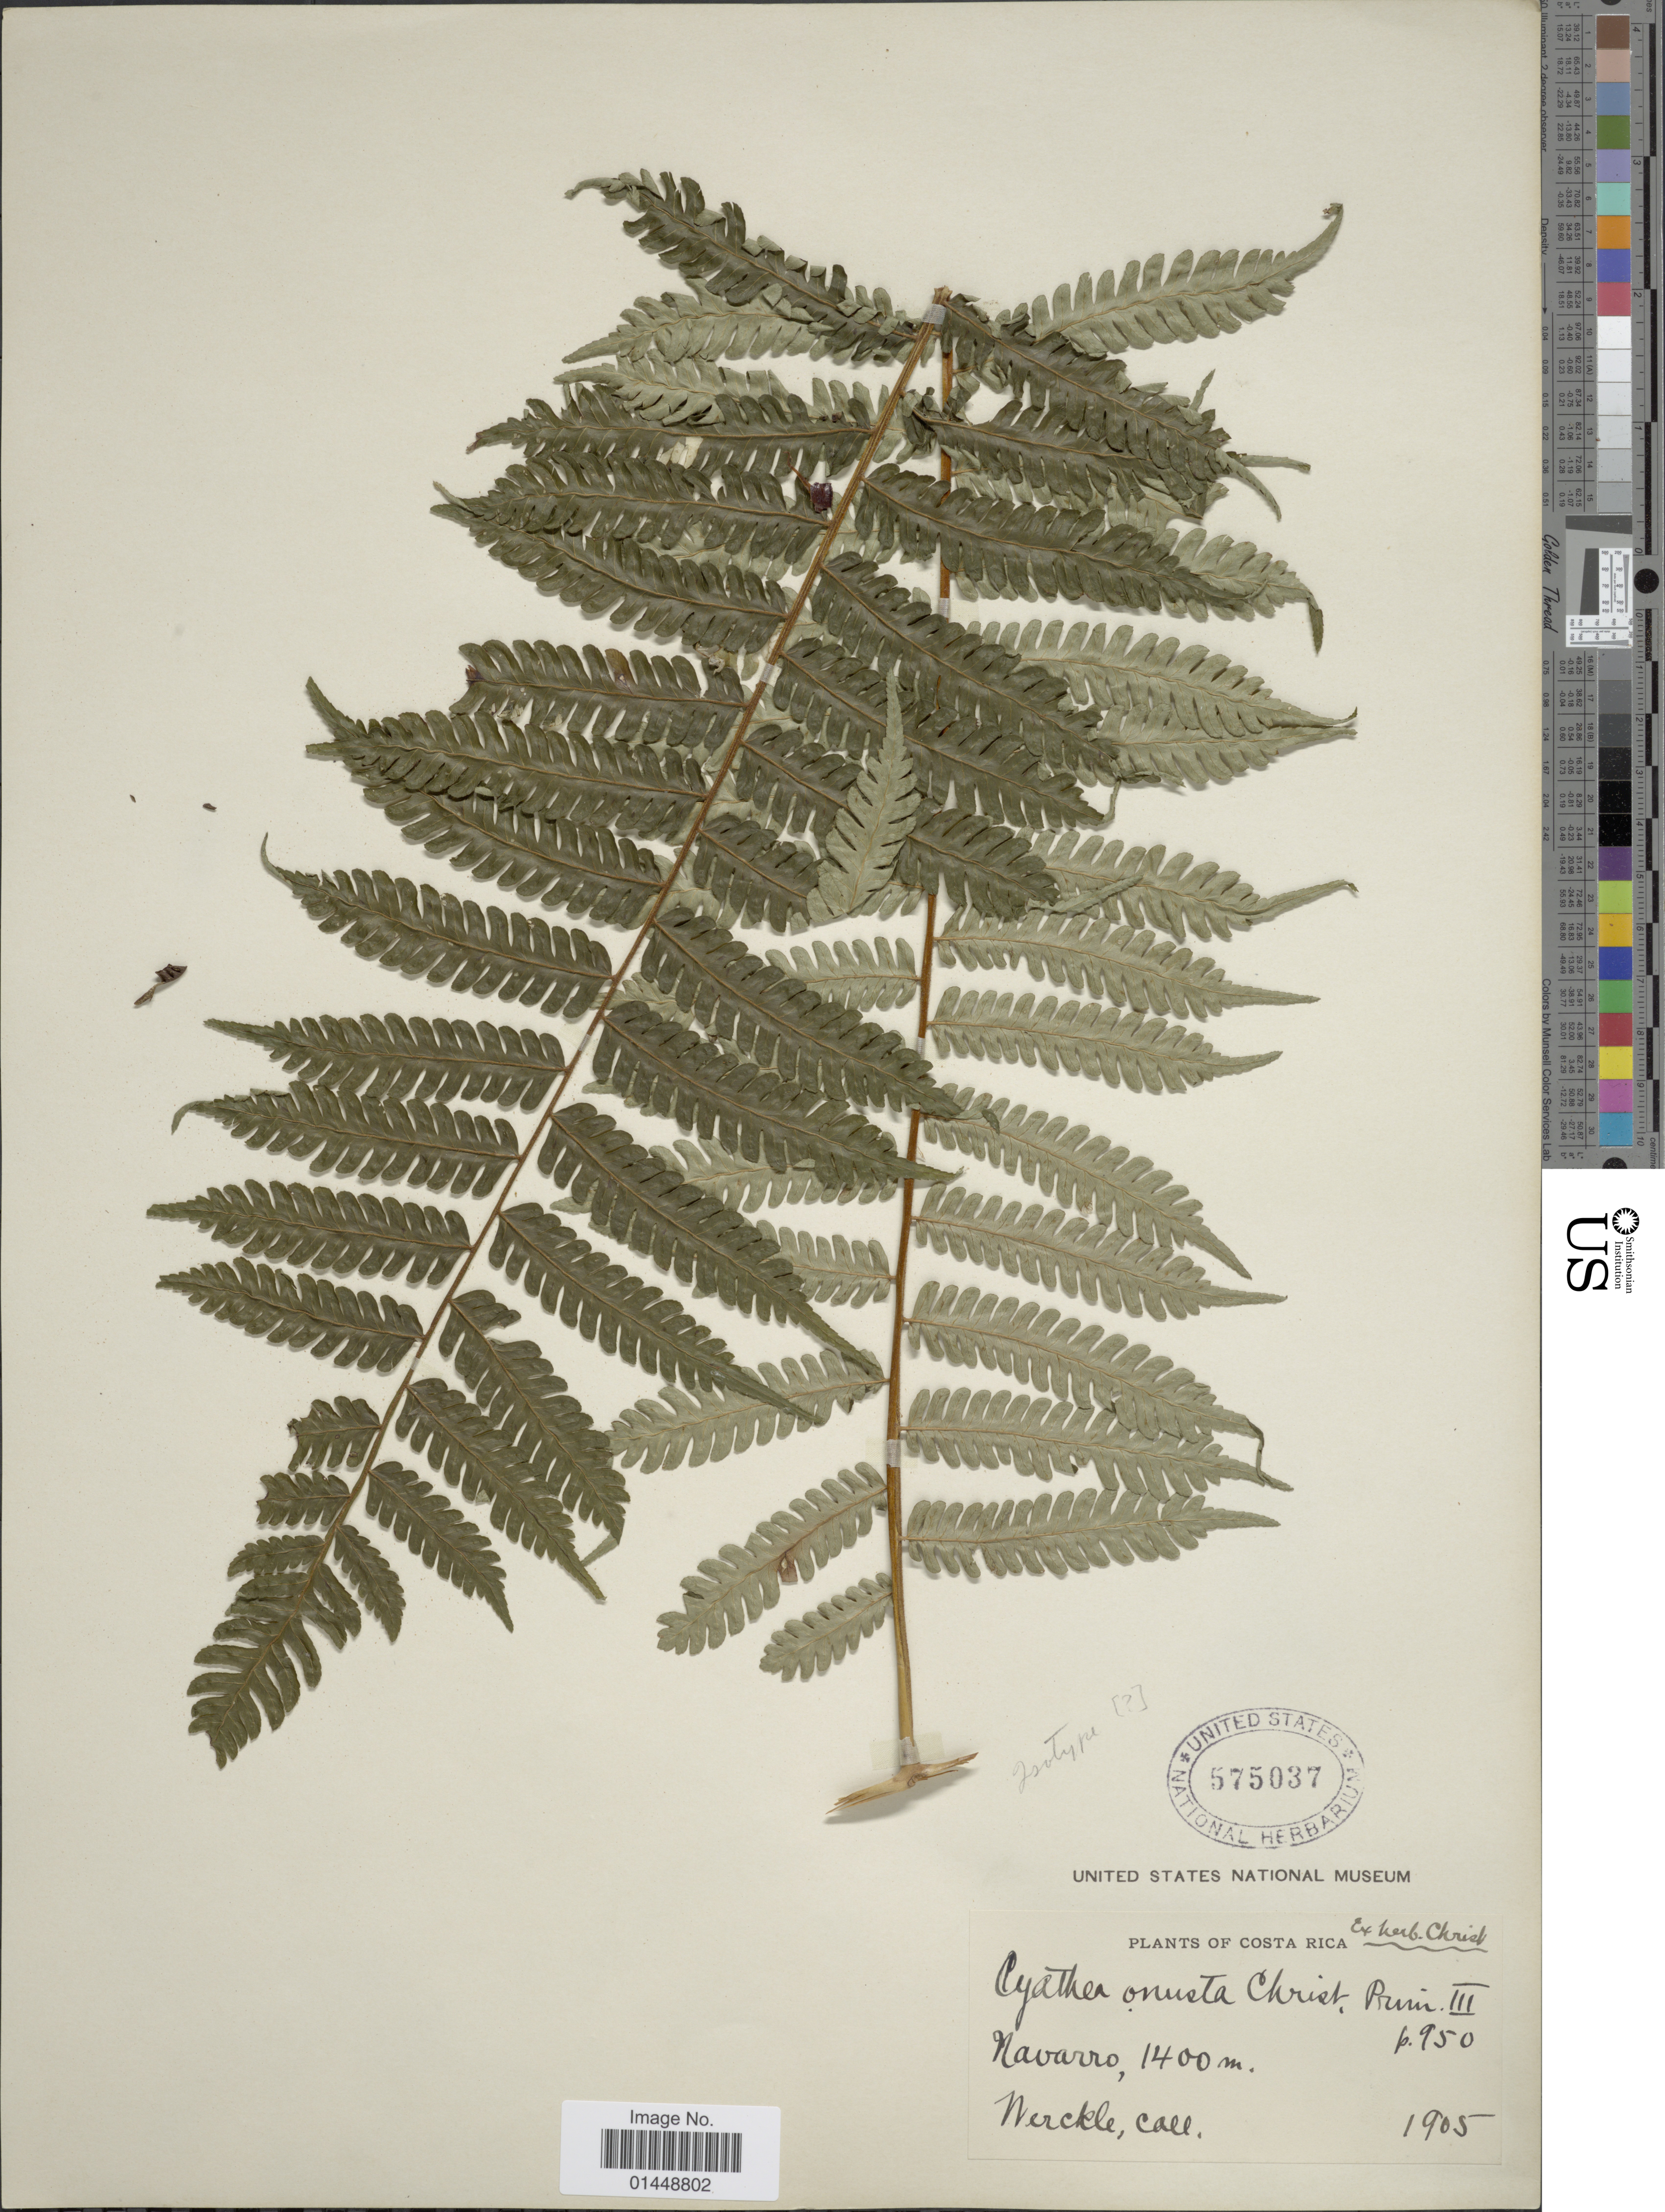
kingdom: Plantae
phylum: Tracheophyta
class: Polypodiopsida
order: Cyatheales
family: Cyatheaceae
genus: Cyathea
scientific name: Cyathea fulva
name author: (M. Martens & Galeotti) Fée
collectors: Werckle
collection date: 1905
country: Costa Rica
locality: Navarro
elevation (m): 1400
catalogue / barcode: US 575037